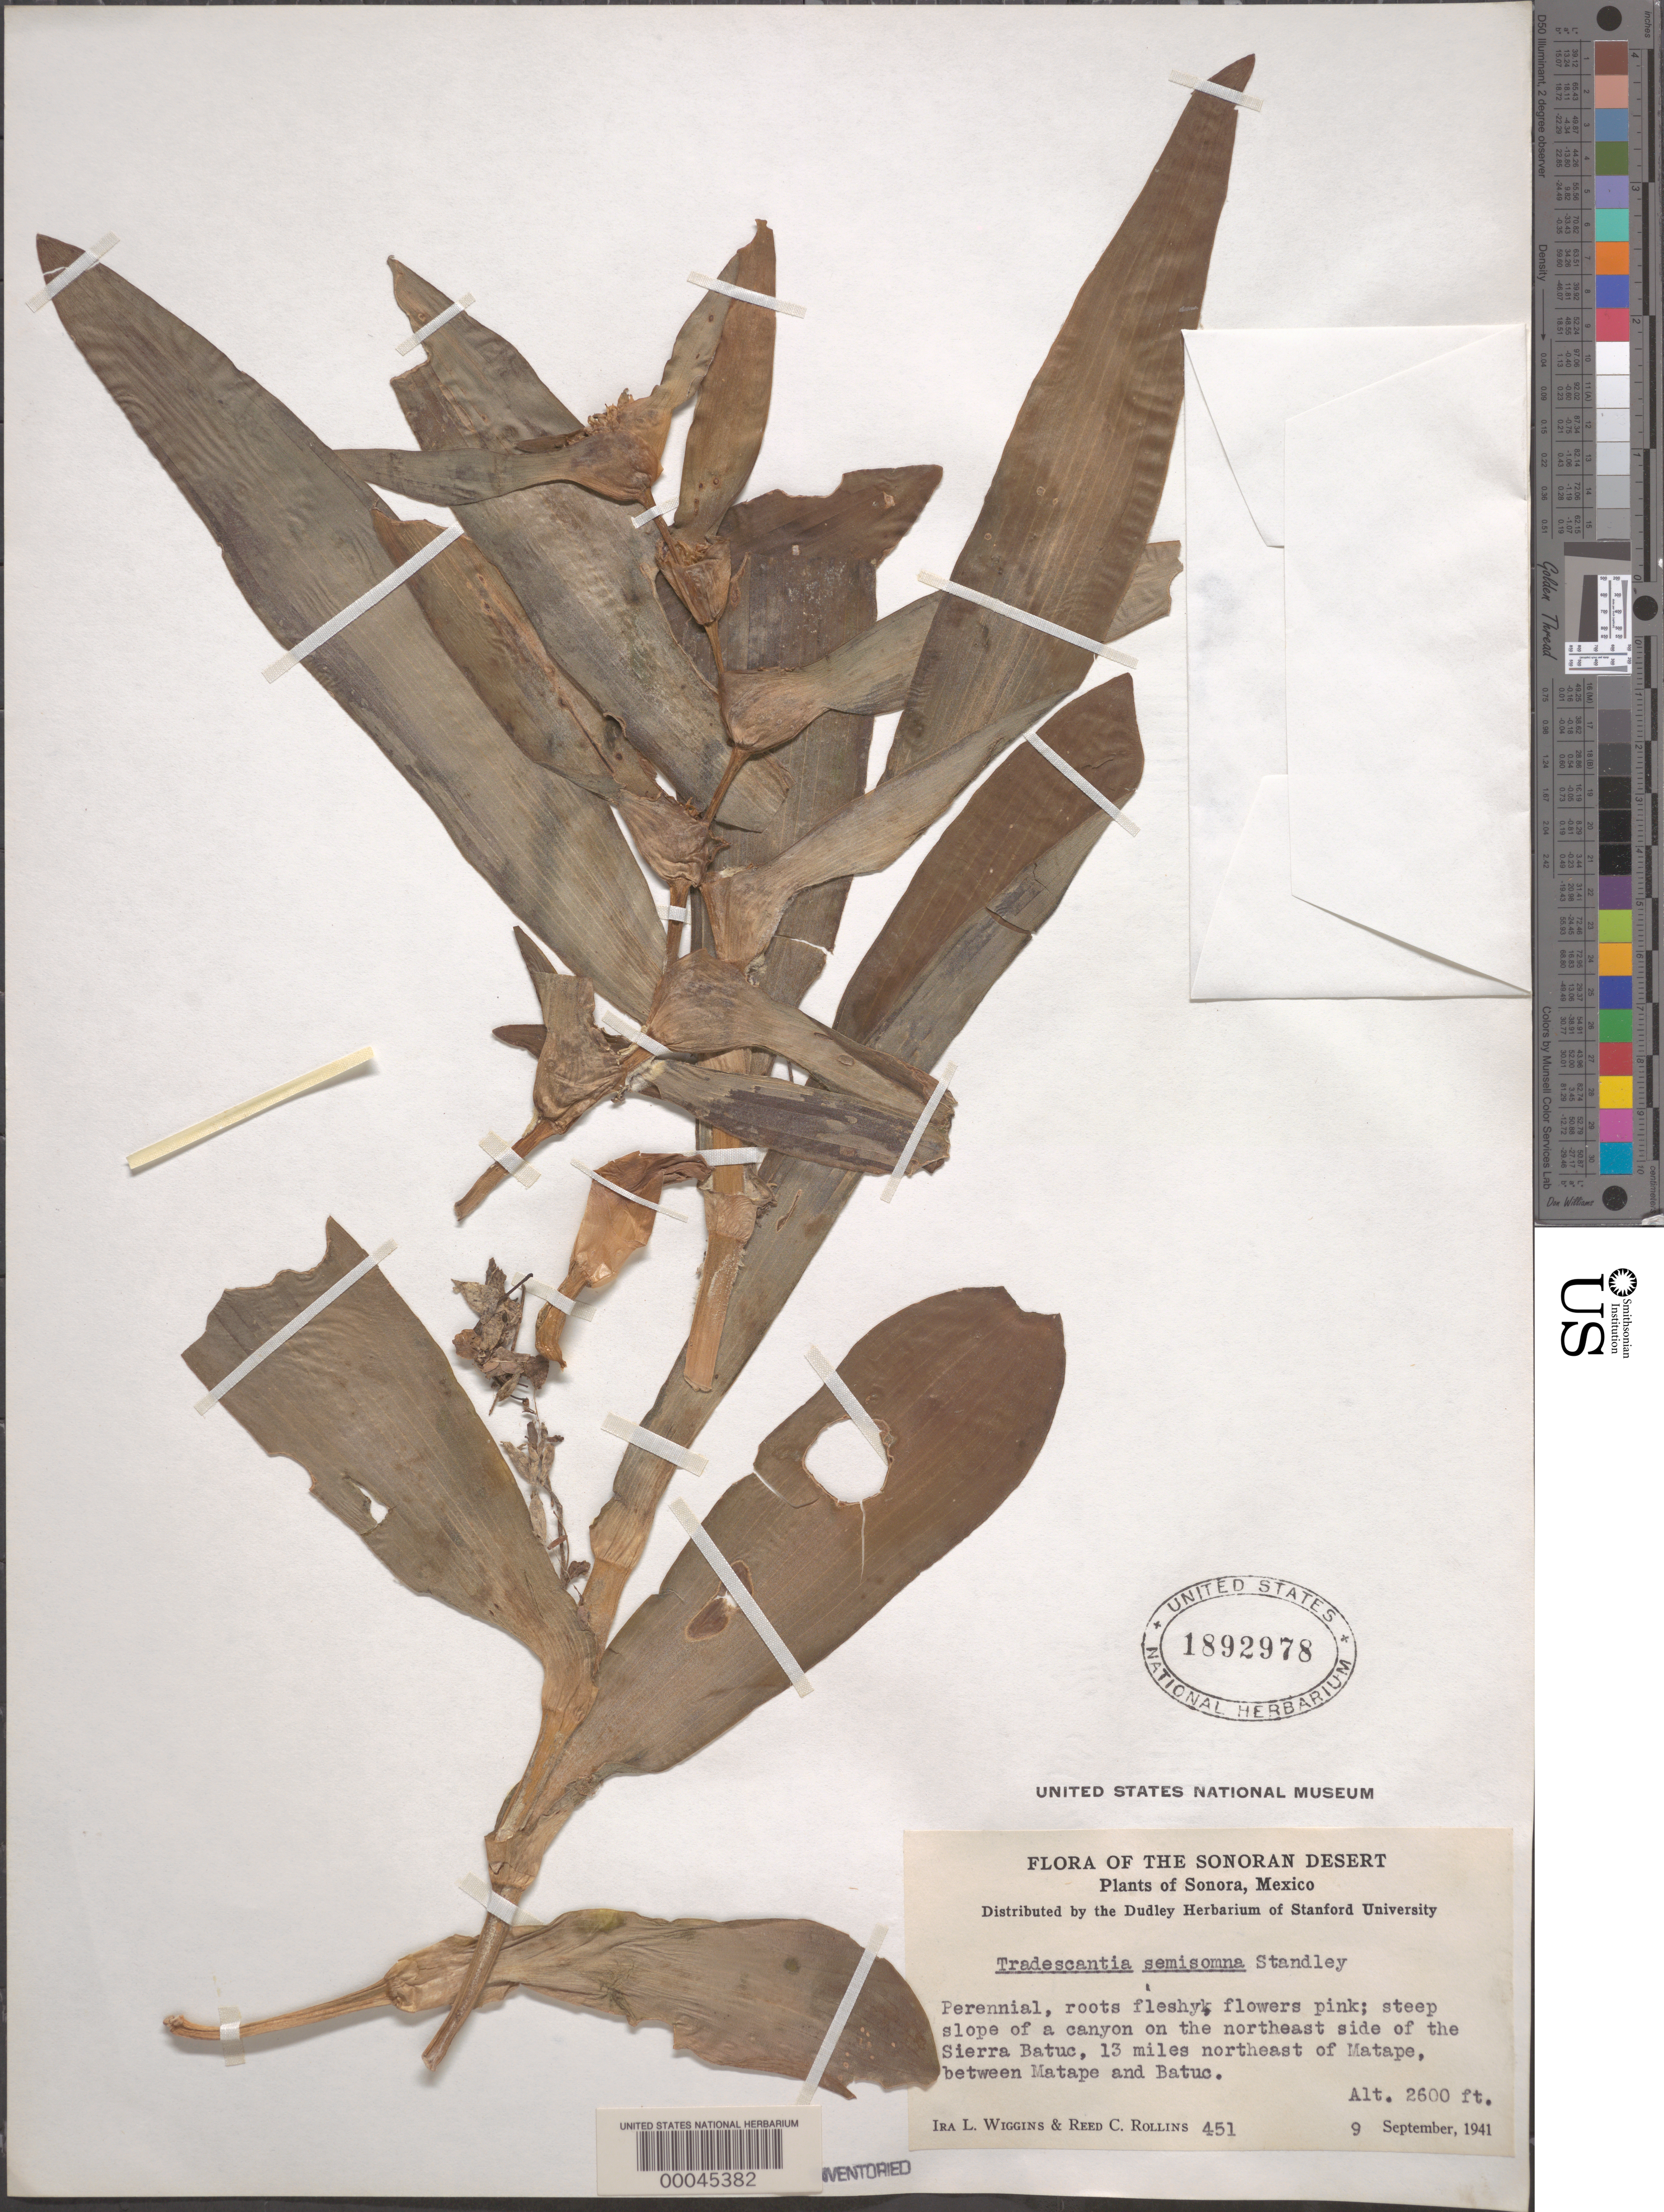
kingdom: Plantae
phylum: Tracheophyta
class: Liliopsida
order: Commelinales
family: Commelinaceae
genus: Tradescantia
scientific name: Tradescantia andrieuxii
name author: C.B. Clarke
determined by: Strong, Mark T., (BOT), Smithsonian Institution - National Museum of Natural History (UNITED STATES)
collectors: I. L. Wiggins & R. C. Rollins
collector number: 451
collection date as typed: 09 Sep 1941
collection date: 1941-09-09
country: Mexico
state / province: Sonora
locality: Sierra batuc, NE of matape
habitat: Steep slope, canyon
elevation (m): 793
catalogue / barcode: US 1892978